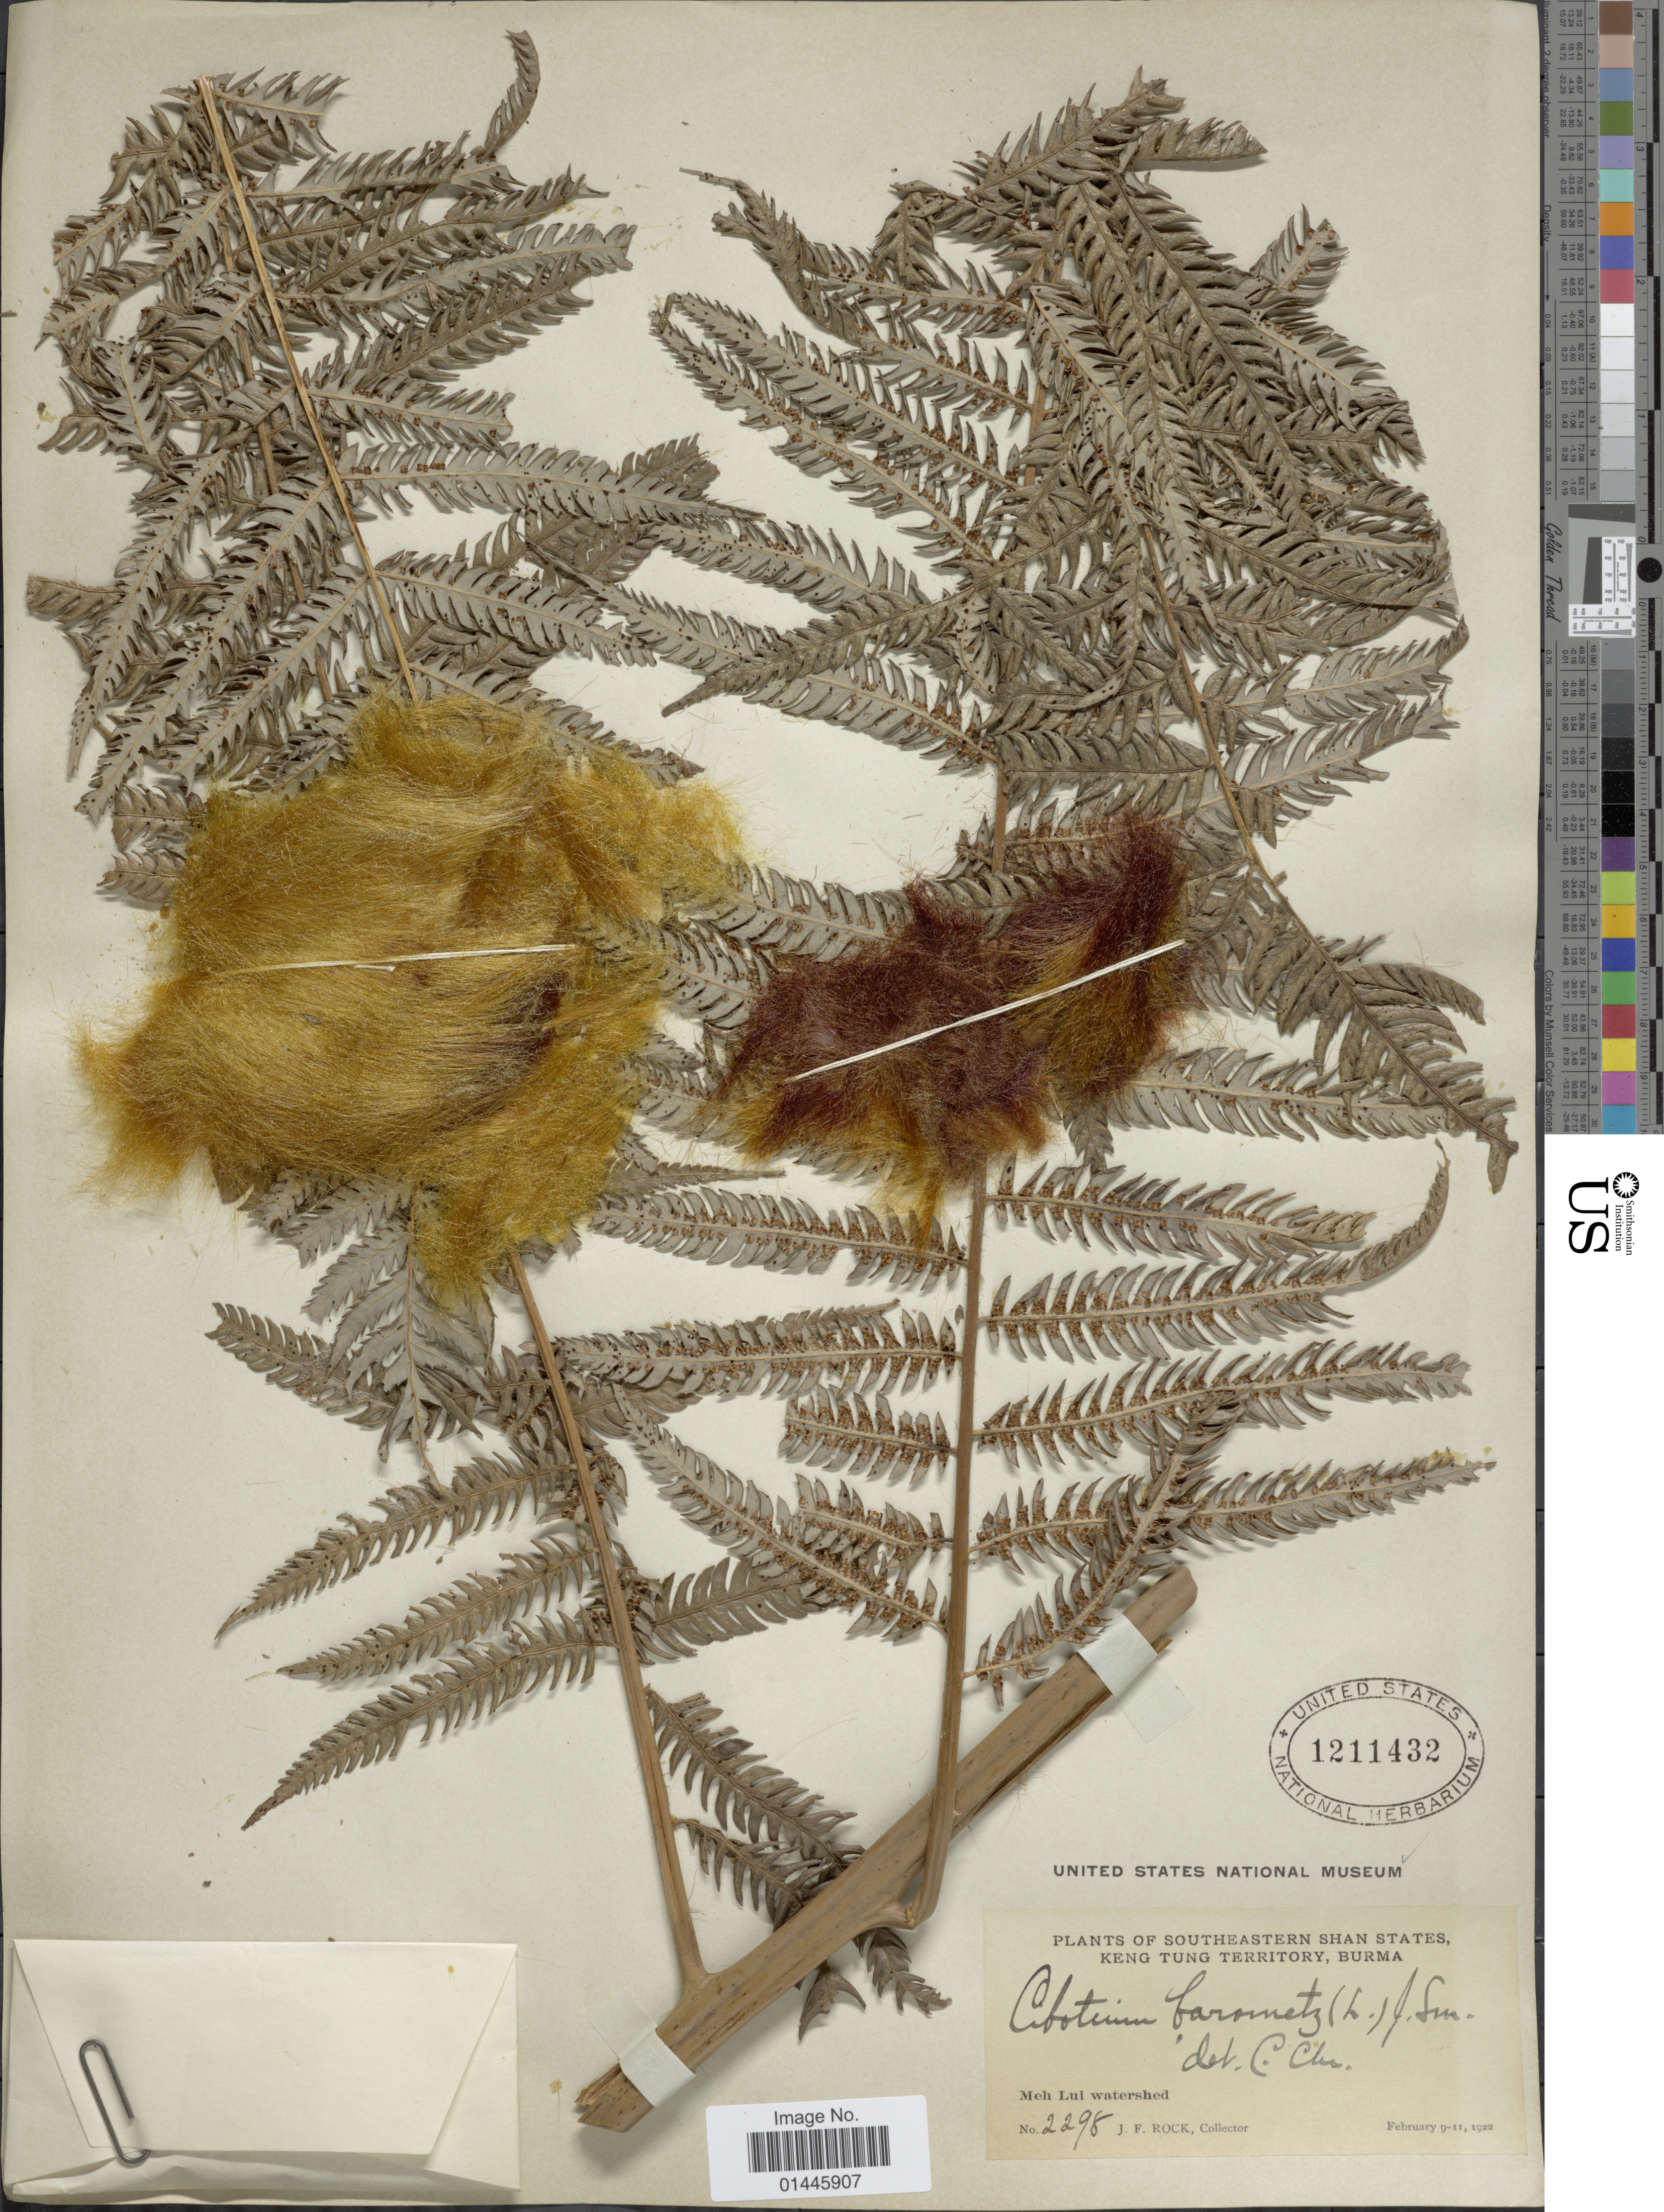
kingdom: Plantae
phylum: Tracheophyta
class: Polypodiopsida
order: Cyatheales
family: Cibotiaceae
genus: Cibotium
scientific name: Cibotium barometz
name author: (L.) J. Sm.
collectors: J. F. Rock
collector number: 2298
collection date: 1922-02-09/1922-02-11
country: Myanmar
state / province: Shan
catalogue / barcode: US 1211432